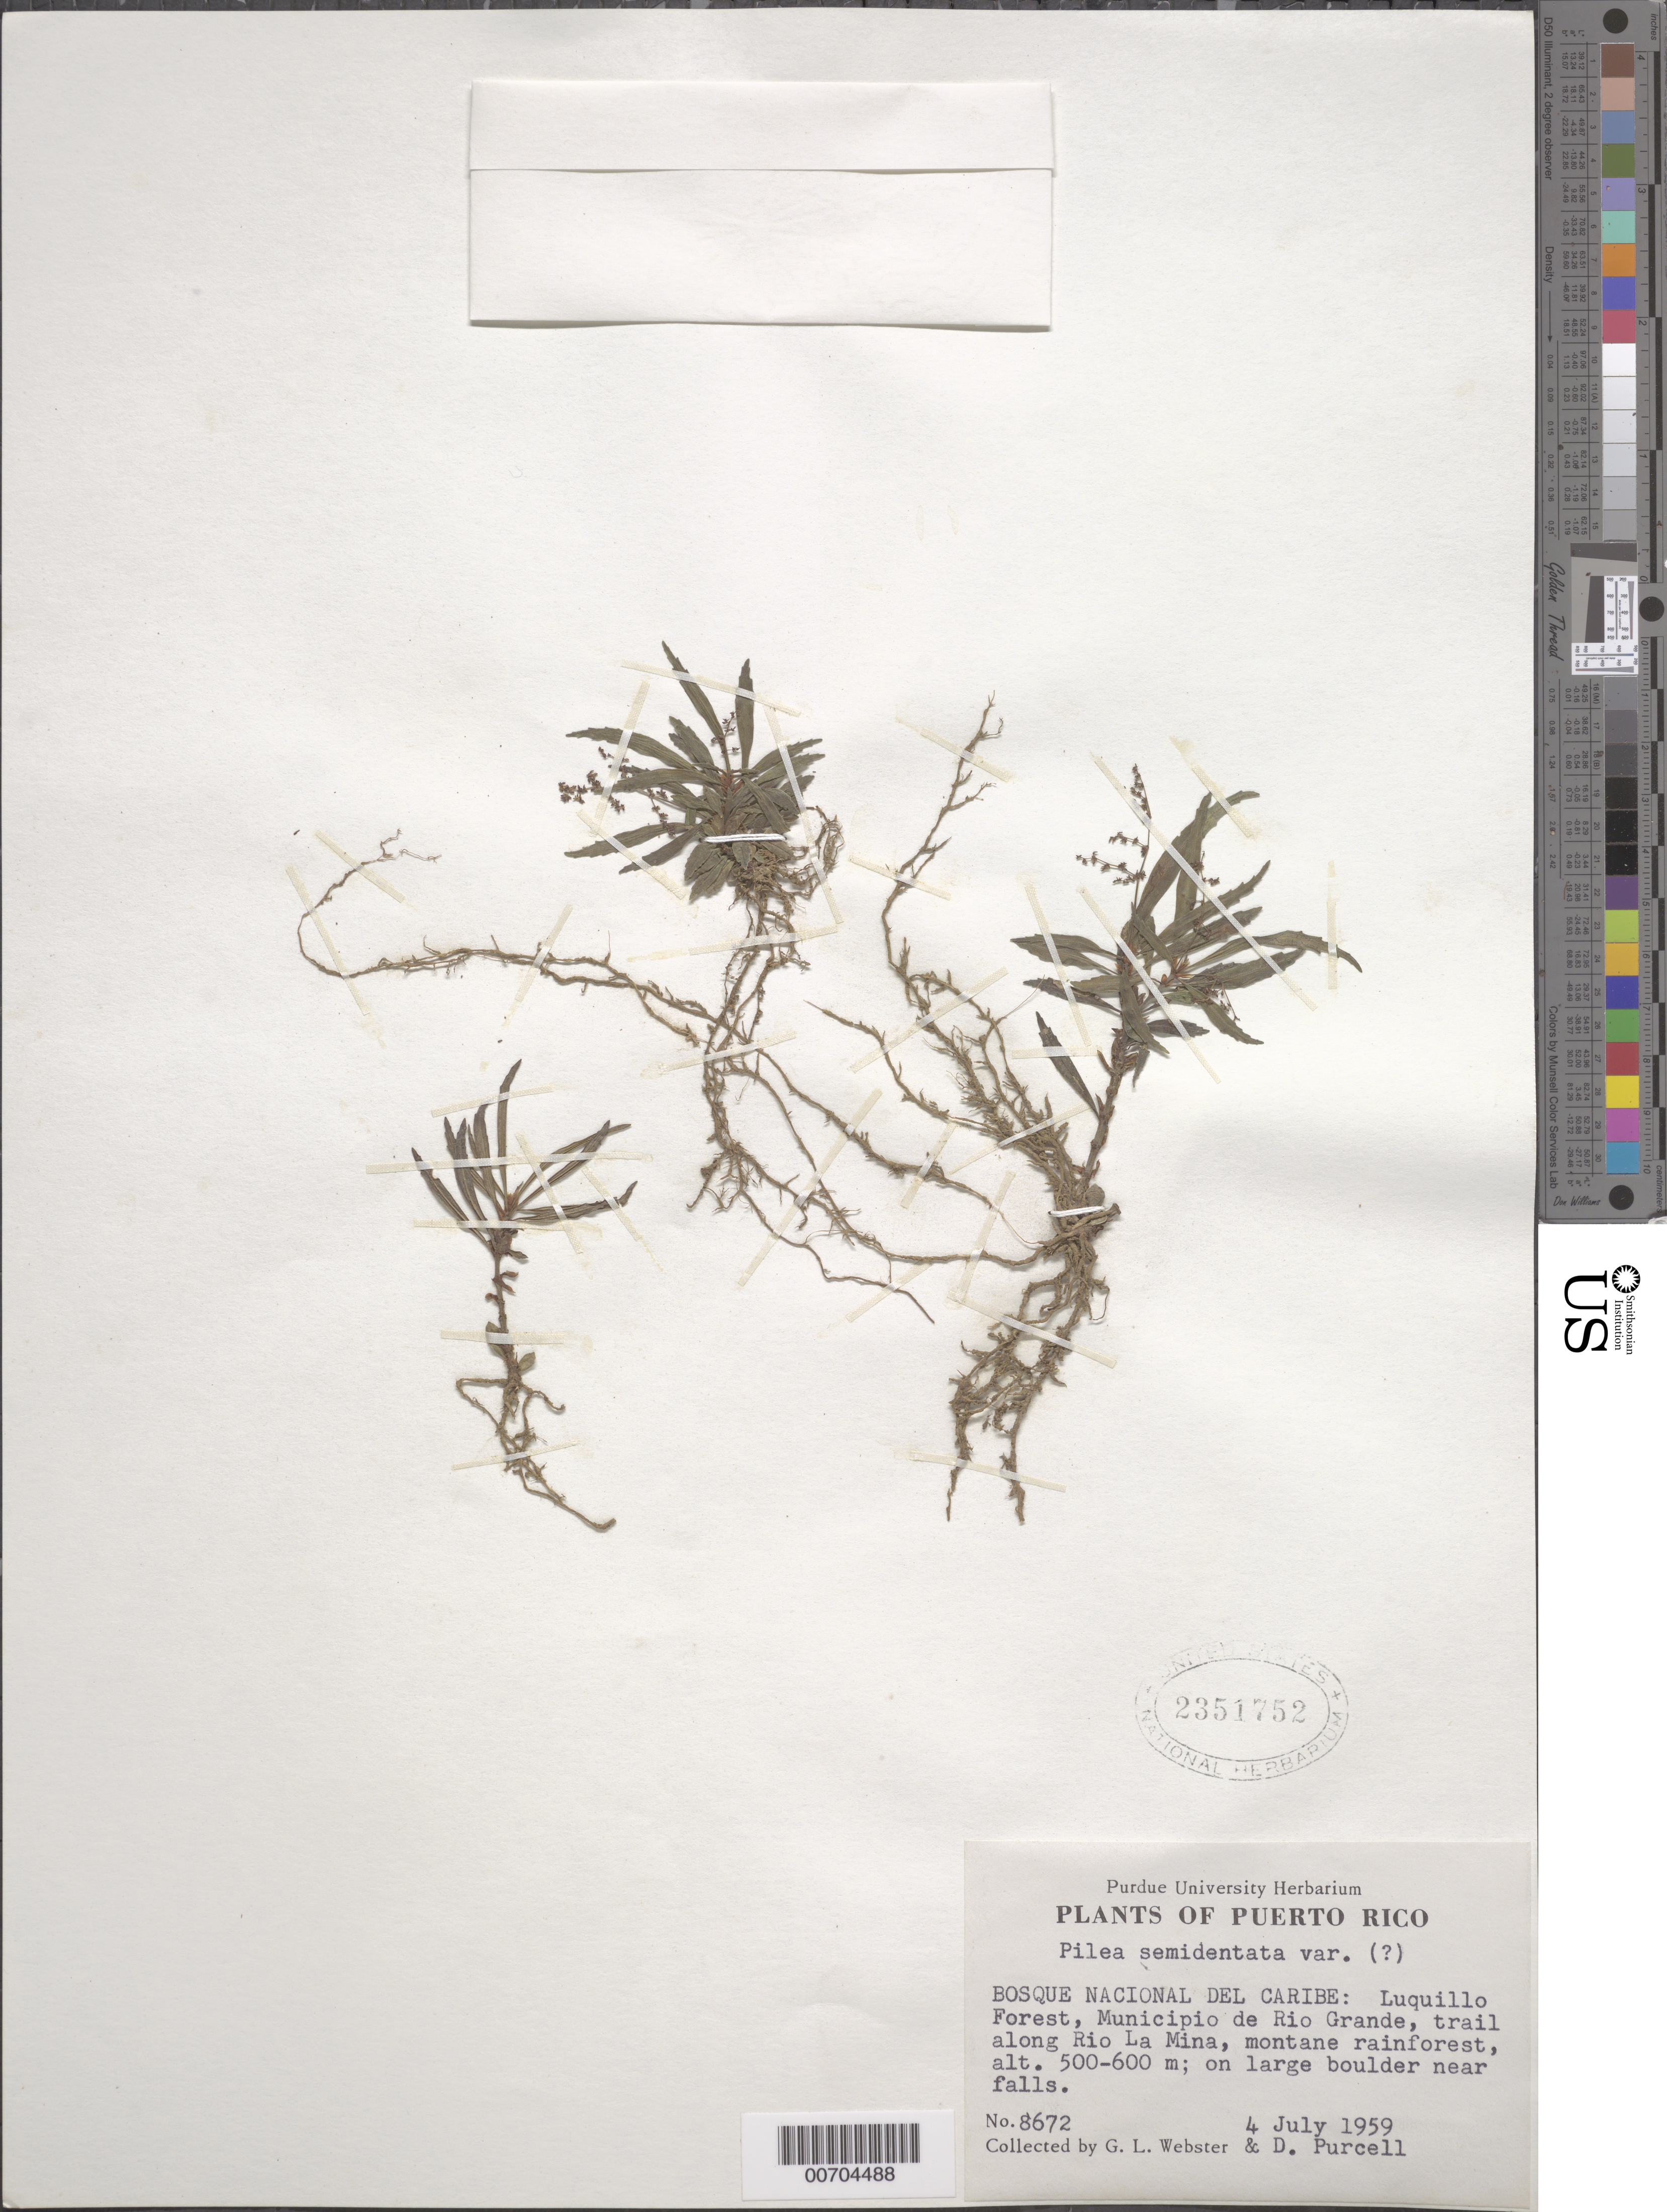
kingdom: Plantae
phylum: Tracheophyta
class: Magnoliopsida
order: Rosales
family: Urticaceae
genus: Pilea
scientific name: Pilea semidentata var. nana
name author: Urb.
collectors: G. L. Webster & D. Purcell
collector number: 8672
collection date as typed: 04 Jul 1959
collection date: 1959-07-04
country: Puerto Rico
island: Greater Antilles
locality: Bosque Nacional del Caribe: Luquillo forest, Municipio de Rio Grande, trail along Rio La Mina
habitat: On large boulder near falls.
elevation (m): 500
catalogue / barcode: US 2351752